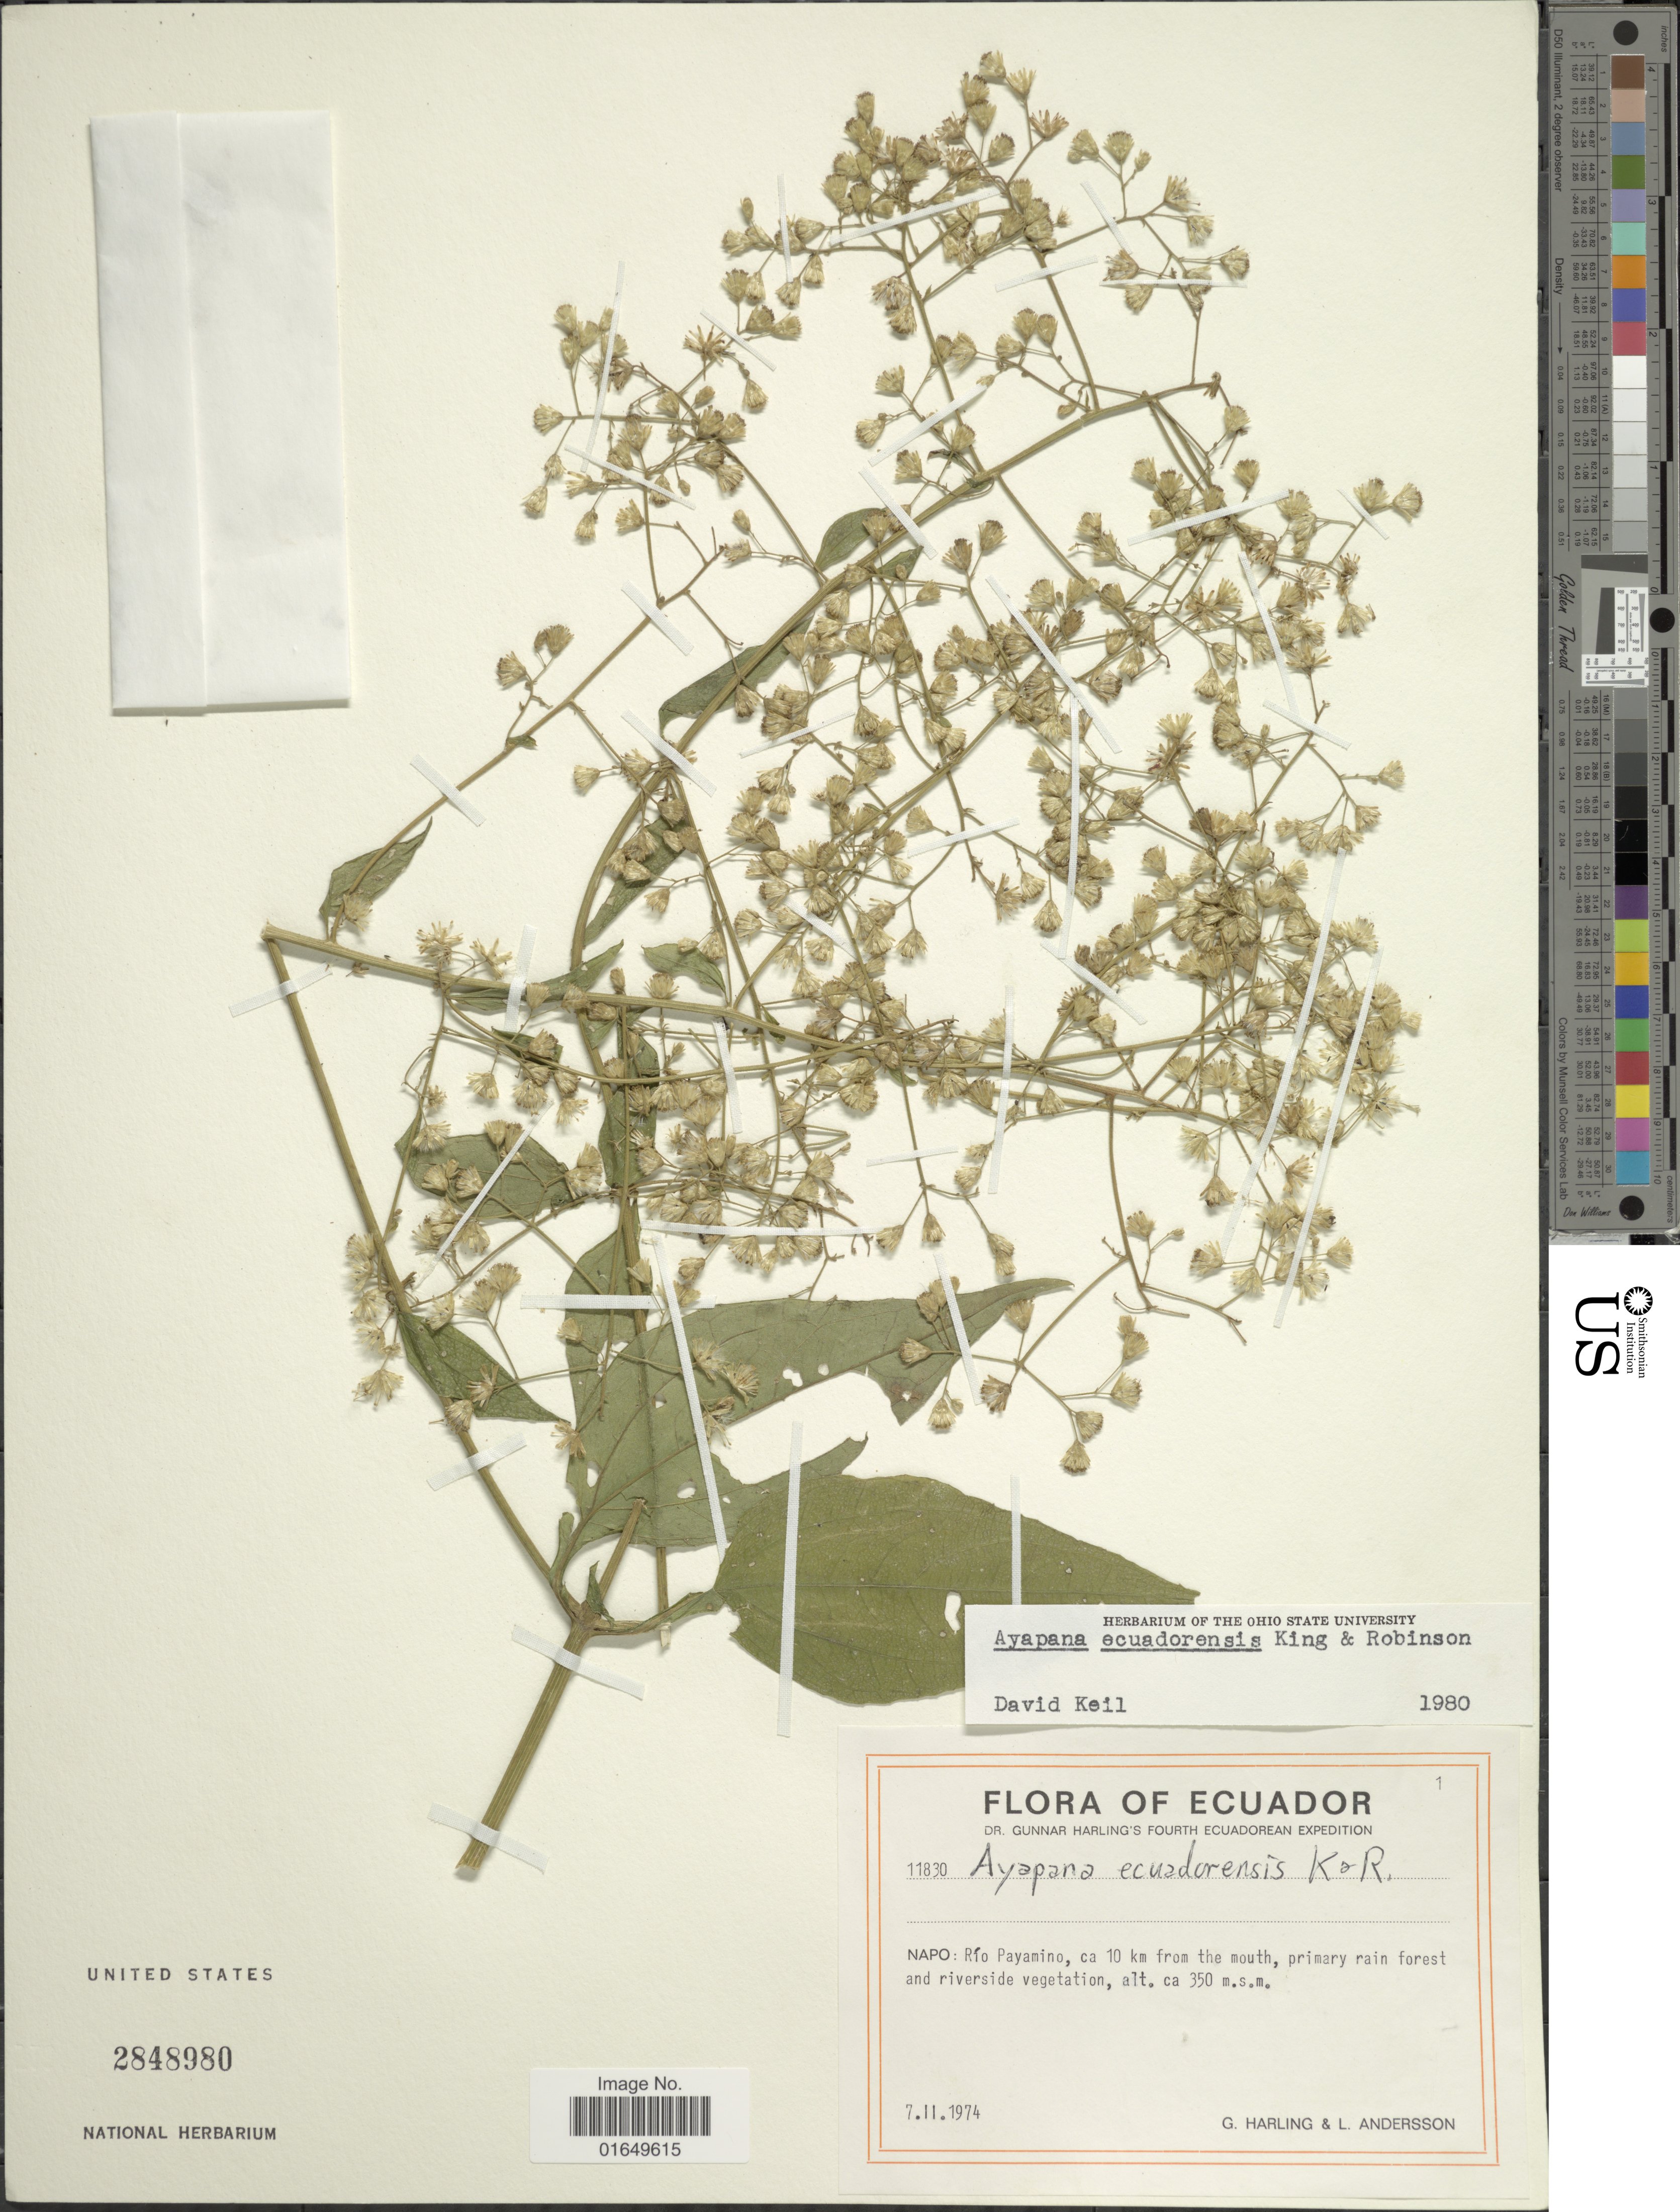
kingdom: Plantae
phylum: Tracheophyta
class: Magnoliopsida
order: Asterales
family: Asteraceae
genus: Ayapana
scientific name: Ayapana ecuadorensis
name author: R.M. King & H. Rob.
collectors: G. Harling & L. Andersson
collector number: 11830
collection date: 1974-02-07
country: Ecuador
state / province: Napo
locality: Río Payamino, ca 10 km from the mouth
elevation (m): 350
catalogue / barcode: US 2848980